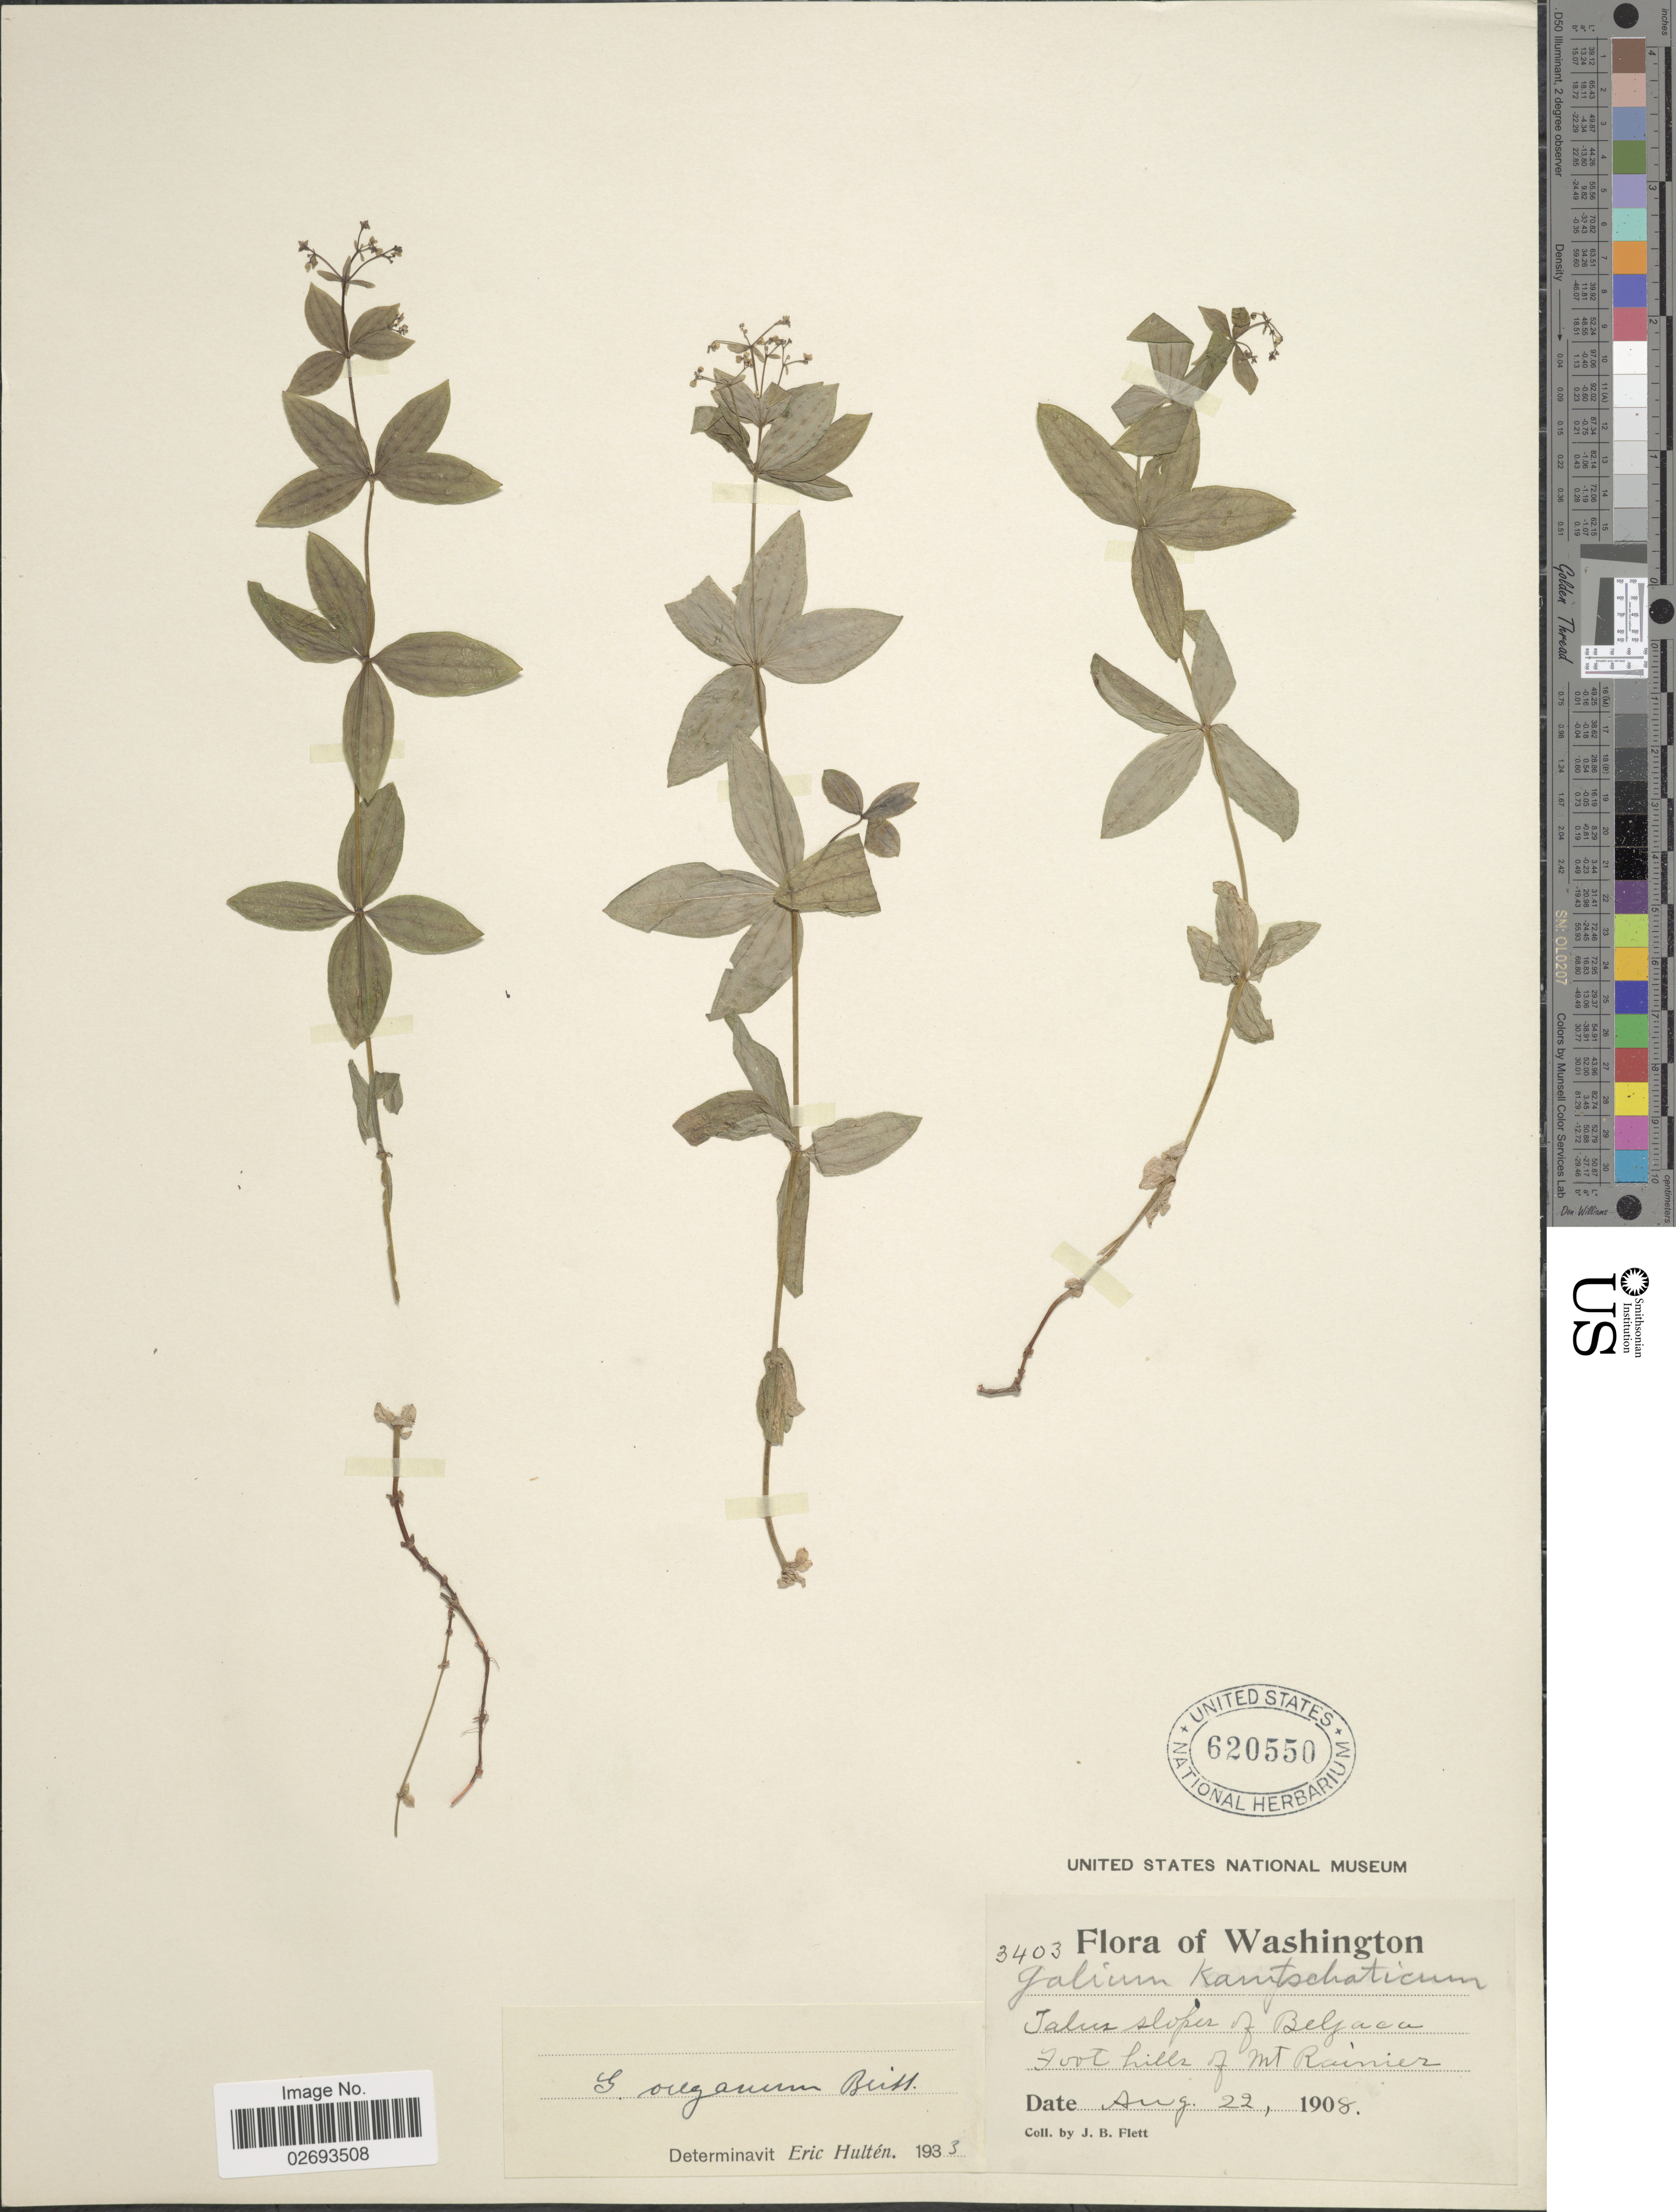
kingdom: Plantae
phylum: Tracheophyta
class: Magnoliopsida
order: Gentianales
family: Rubiaceae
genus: Galium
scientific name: Galium oreganum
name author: Britton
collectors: J. Flett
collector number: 3403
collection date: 1908-08-22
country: United States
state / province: Washington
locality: Talus slopes of Beljaca, foothills of Mt. Rainier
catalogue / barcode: US 620550